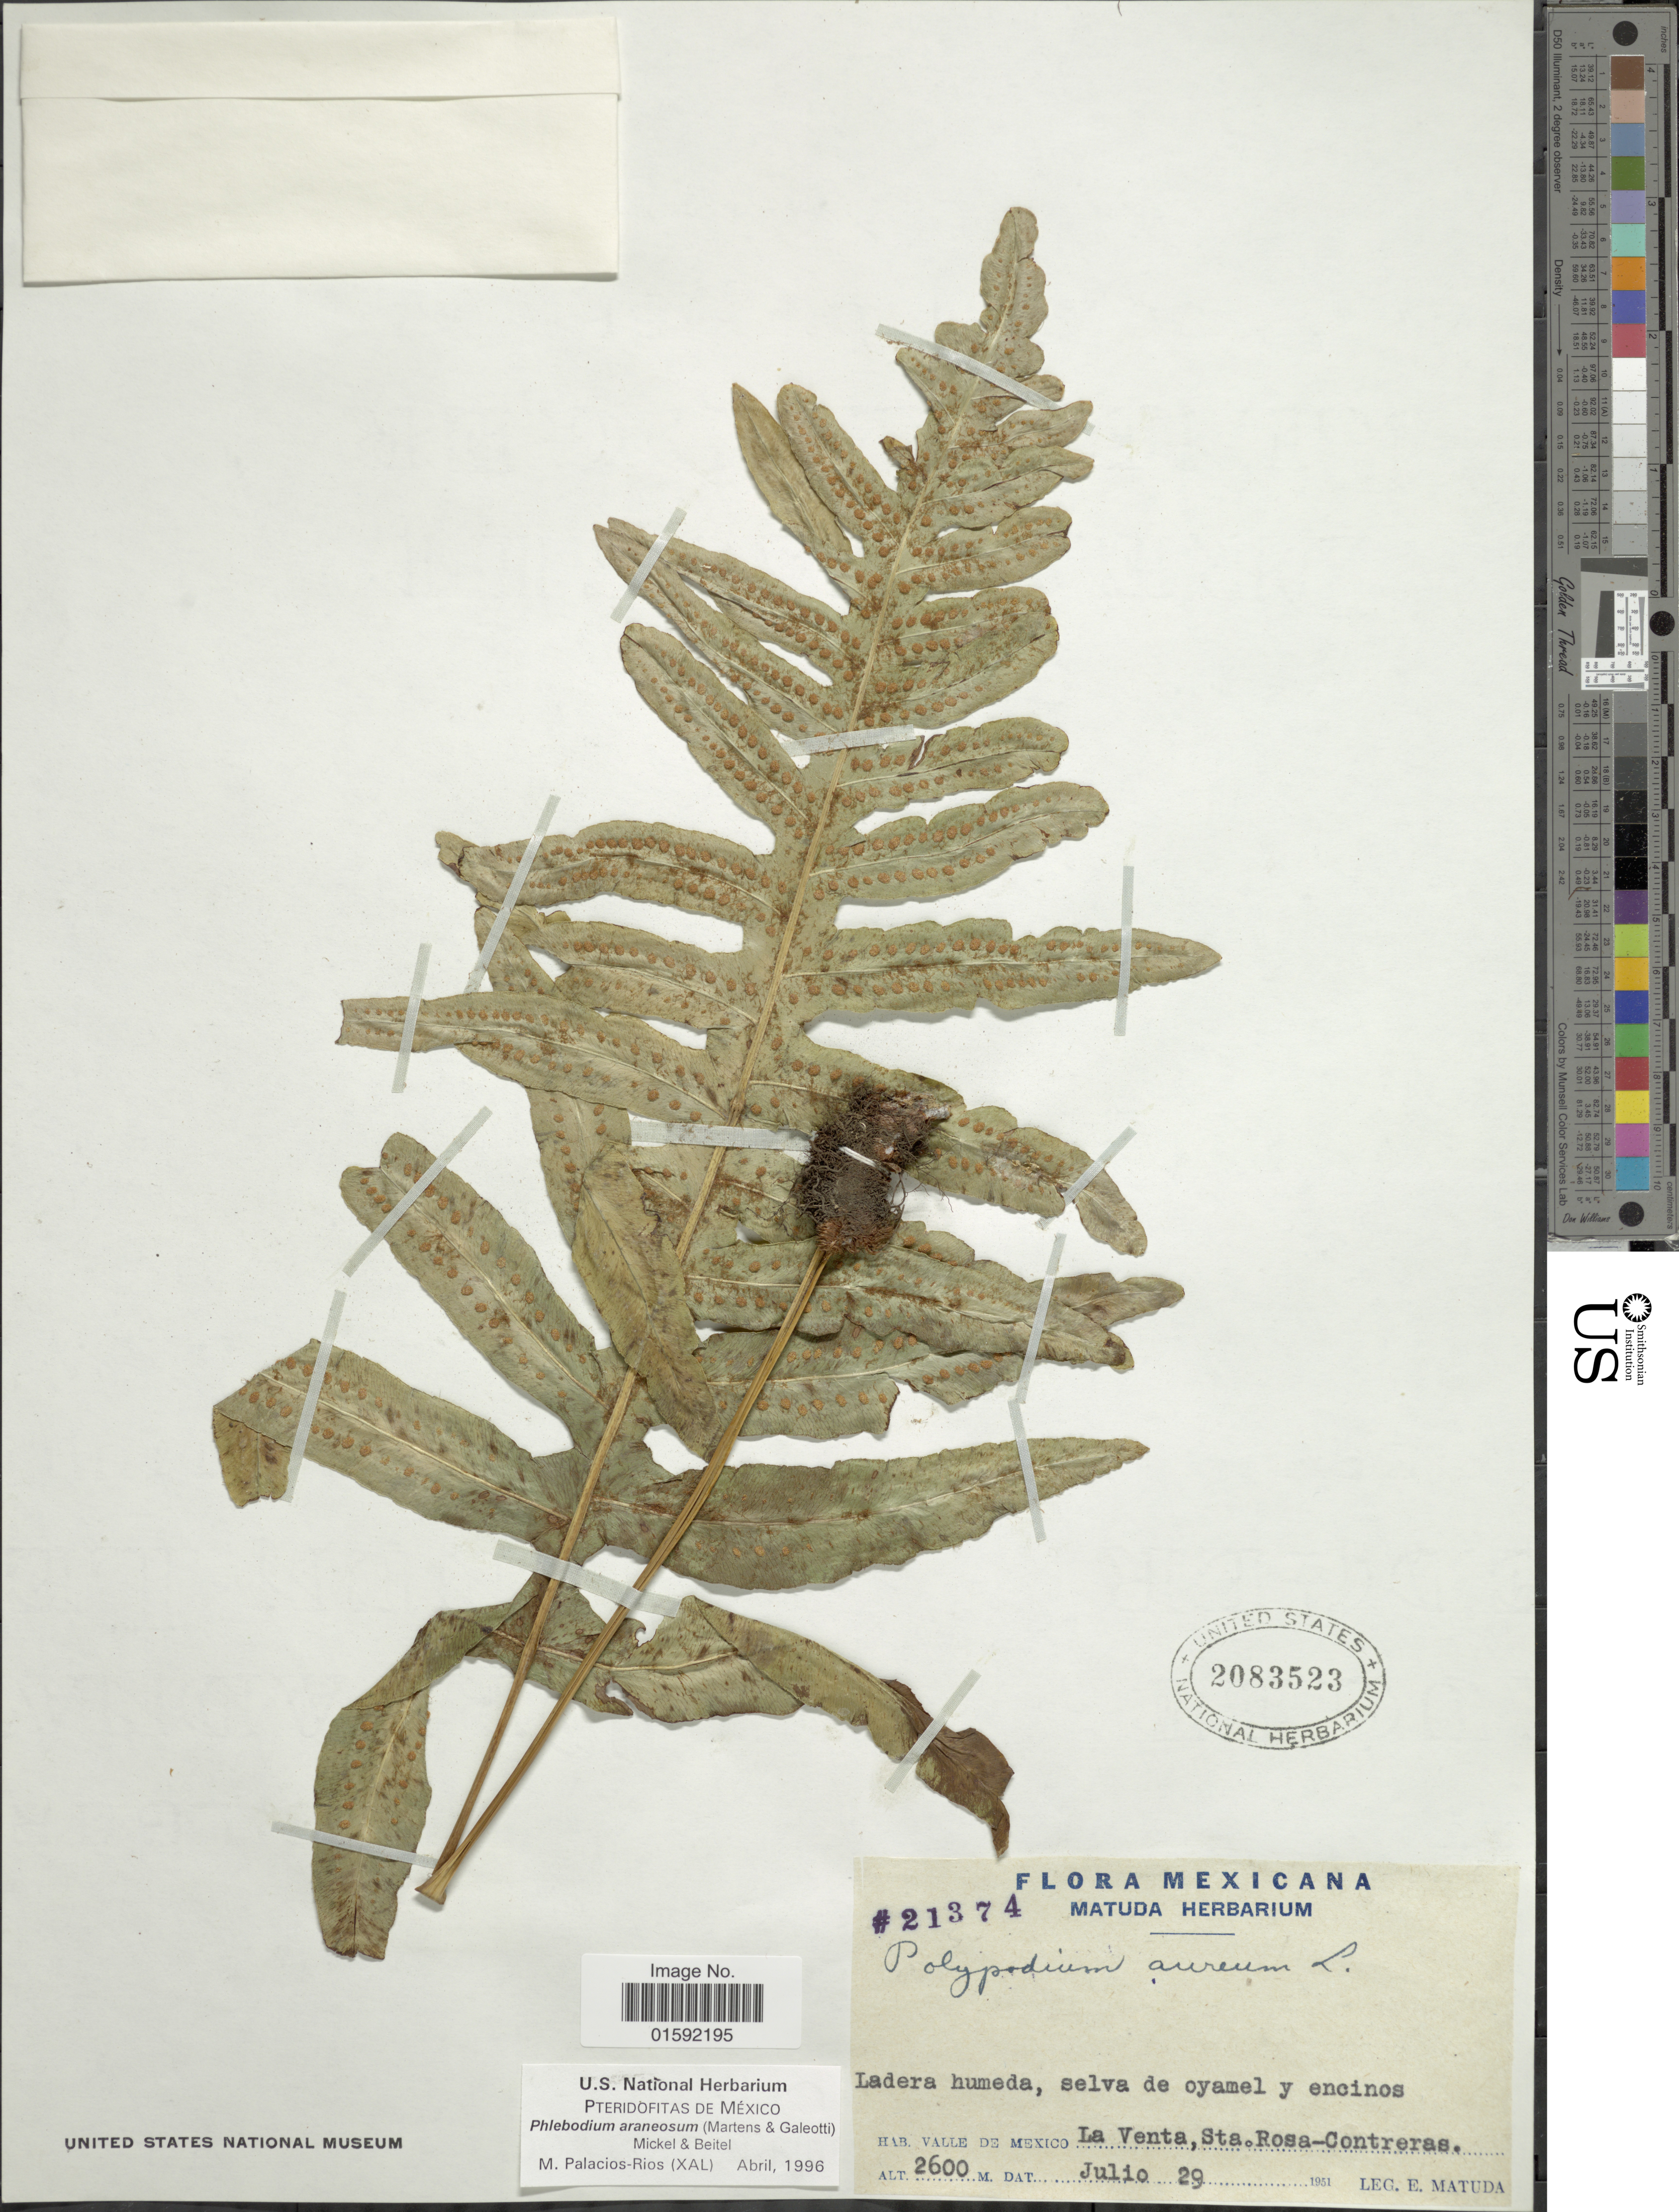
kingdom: Plantae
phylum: Tracheophyta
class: Polypodiopsida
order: Polypodiales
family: Polypodiaceae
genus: Phlebodium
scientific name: Phlebodium araneosum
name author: (M. Martens) Mickel & Beitel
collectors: E. Matuda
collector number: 21374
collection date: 1931-07-29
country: Mexico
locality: Valle de mexica, La Venta, Sra. Rosa Contreras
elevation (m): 2600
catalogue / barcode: US 2083523